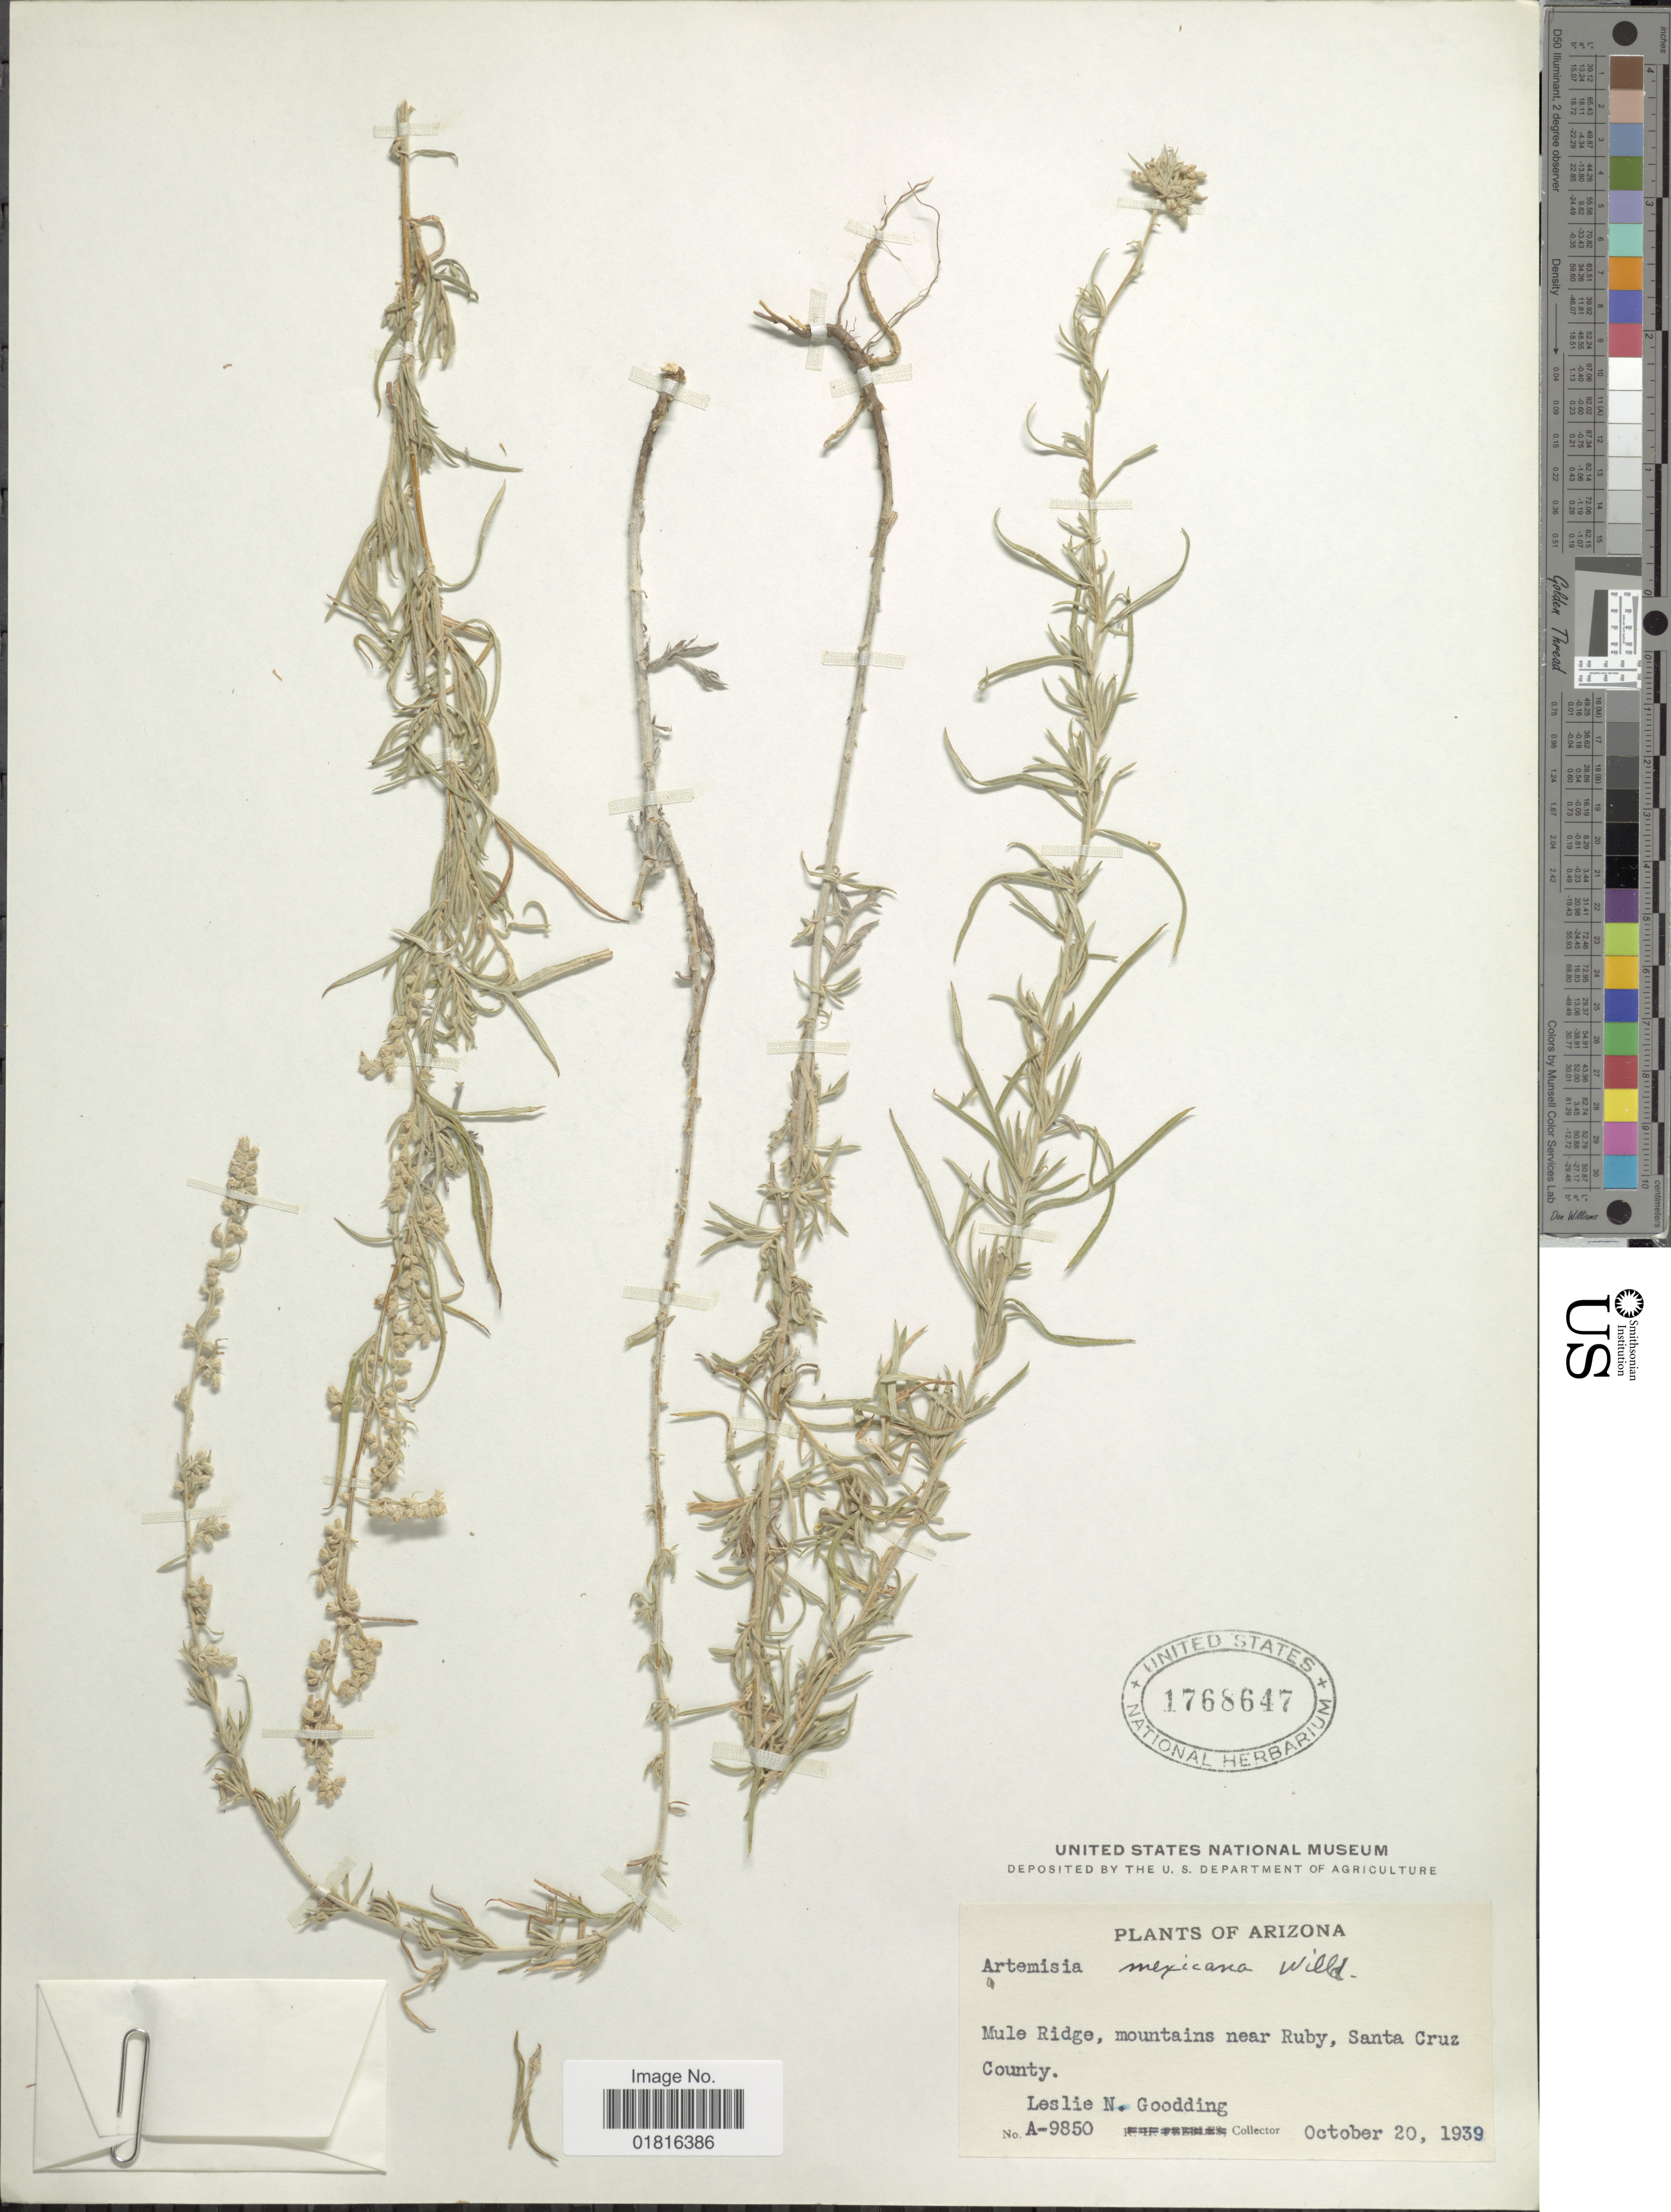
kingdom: Plantae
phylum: Tracheophyta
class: Magnoliopsida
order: Asterales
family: Asteraceae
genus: Artemisia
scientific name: Artemisia ludoviciana subsp. mexicana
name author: (Willd. ex Spreng.) D.D. Keck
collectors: L. N. Goodding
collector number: A-9850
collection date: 1939-10-20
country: United States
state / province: Arizona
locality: Mule Ridge, mountains near Ruby, Santa Cruz County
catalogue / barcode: US 1768647